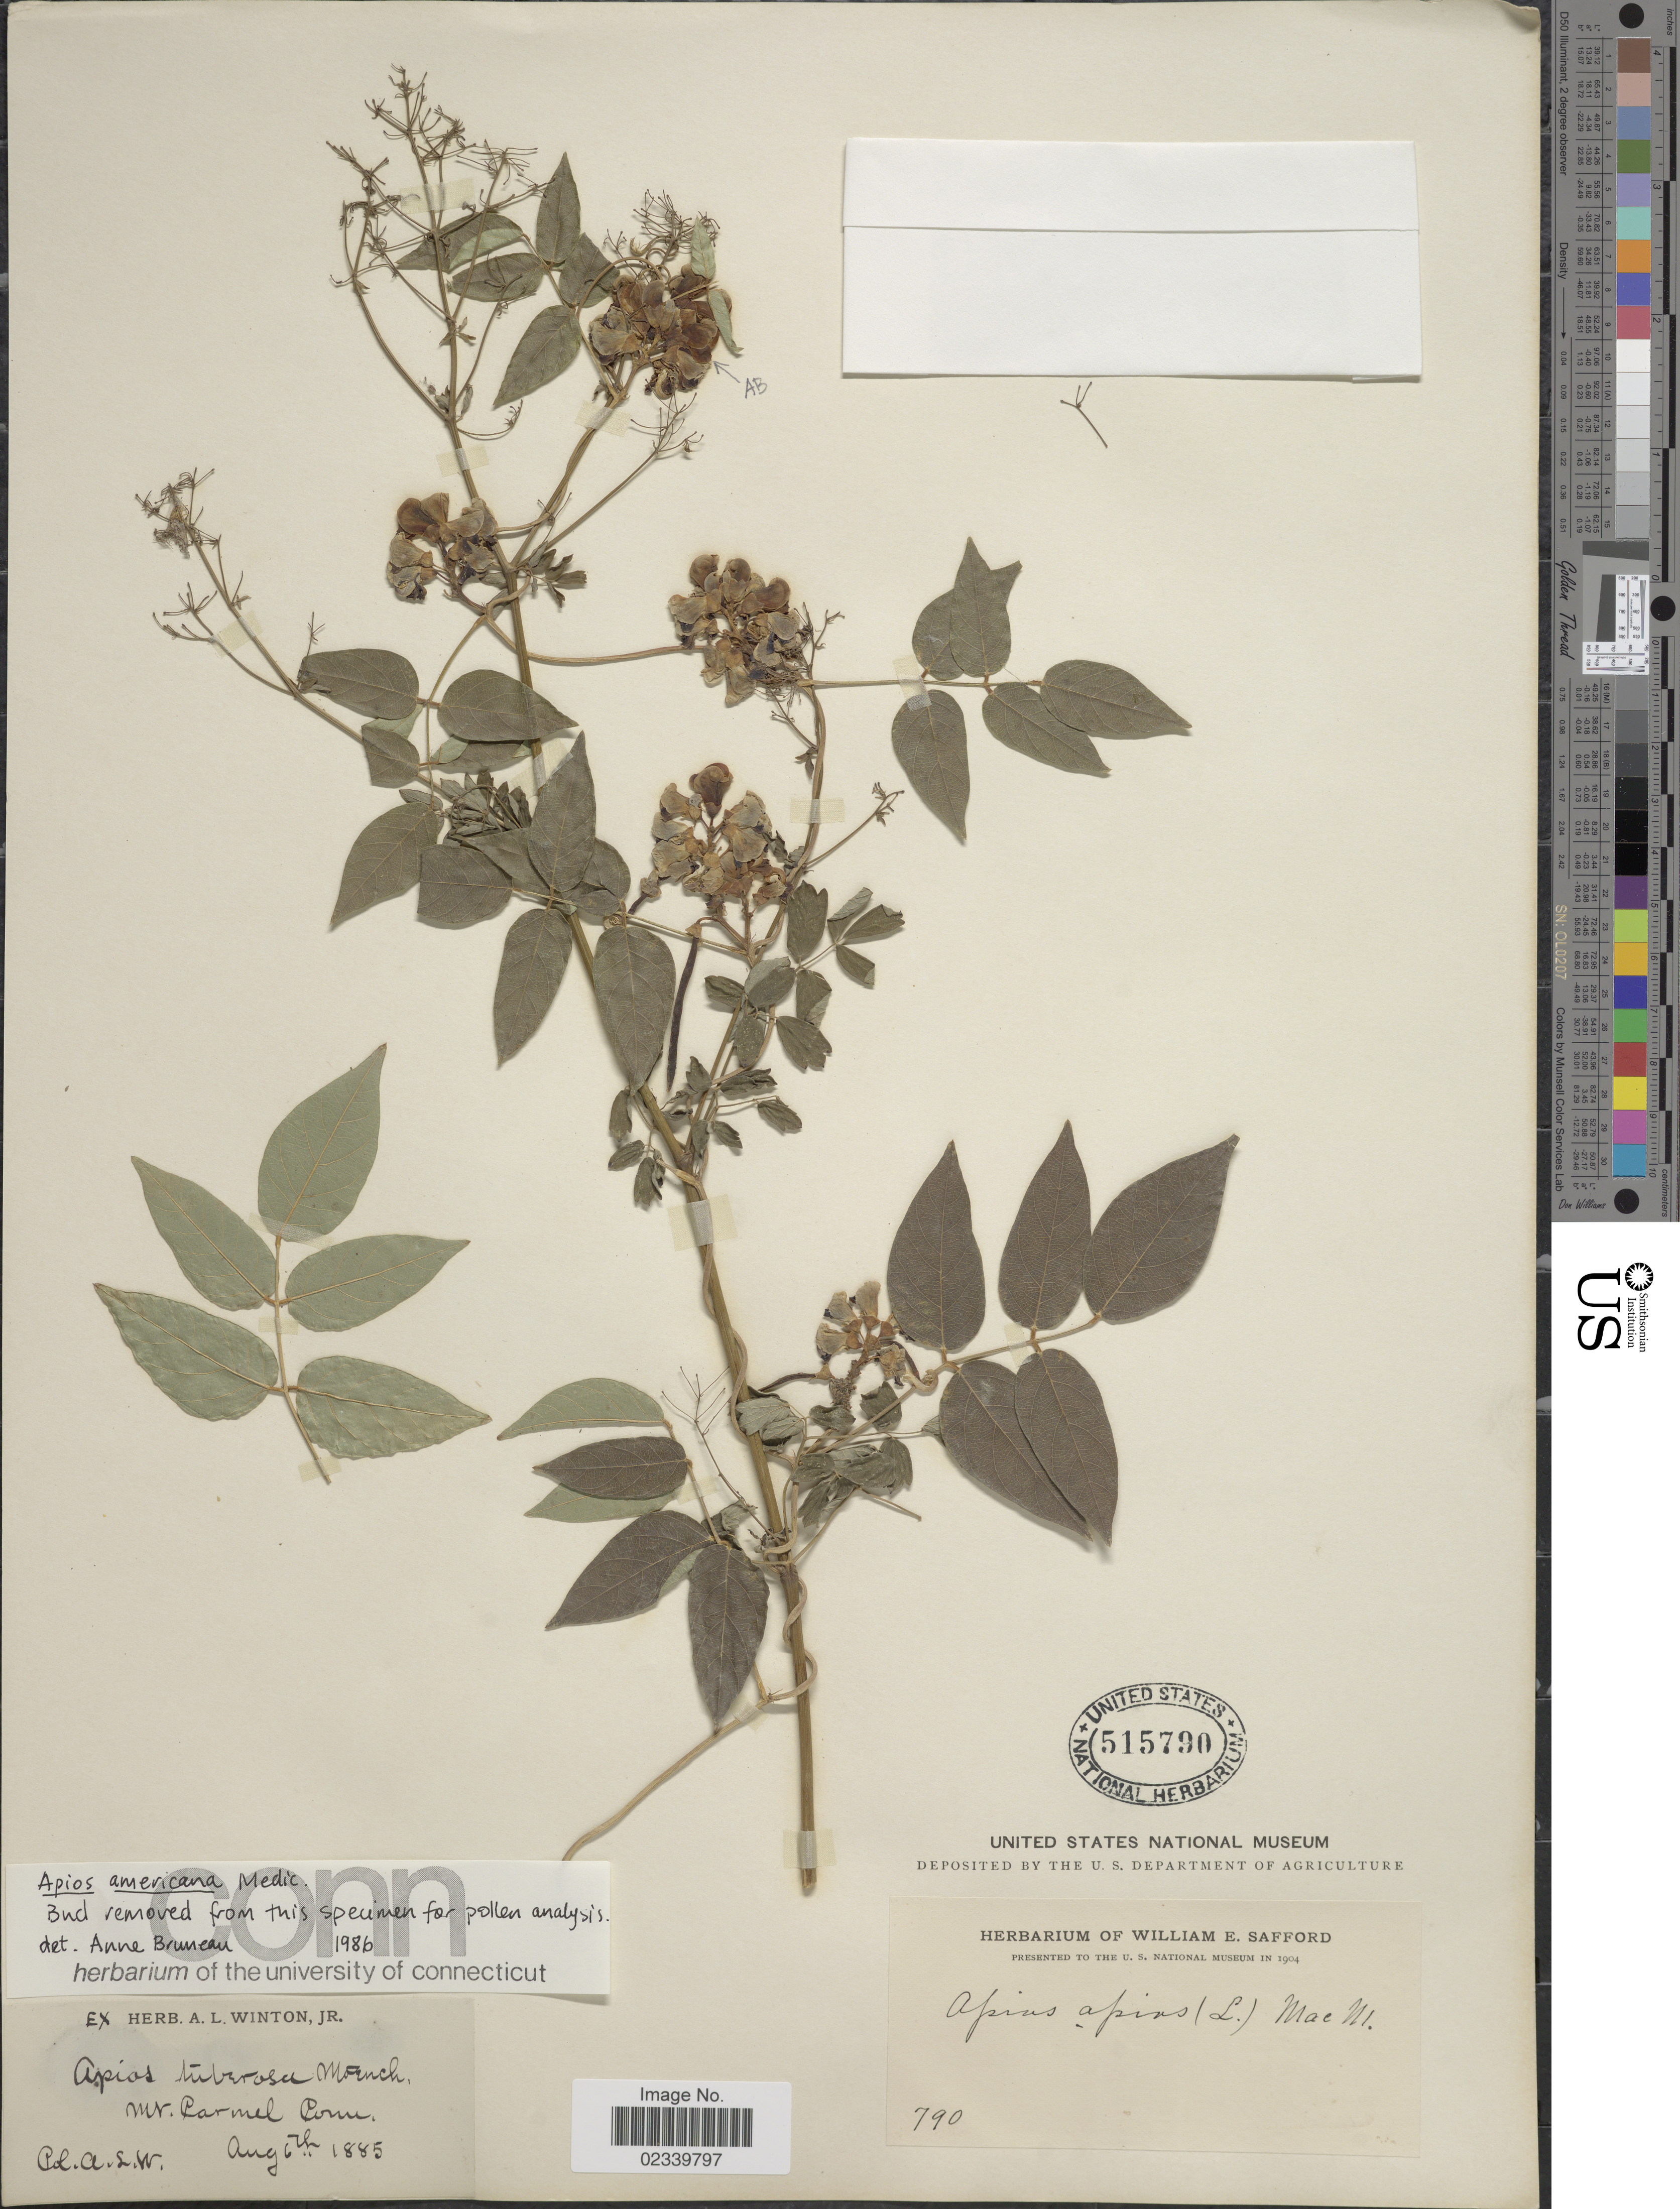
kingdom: Plantae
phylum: Tracheophyta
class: Magnoliopsida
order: Fabales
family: Fabaceae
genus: Apios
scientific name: Apios americana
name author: Medik.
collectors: W. E. Safford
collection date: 1885-08-06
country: United States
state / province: Connecticut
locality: Mt. Carmel Conn.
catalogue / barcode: US 515780